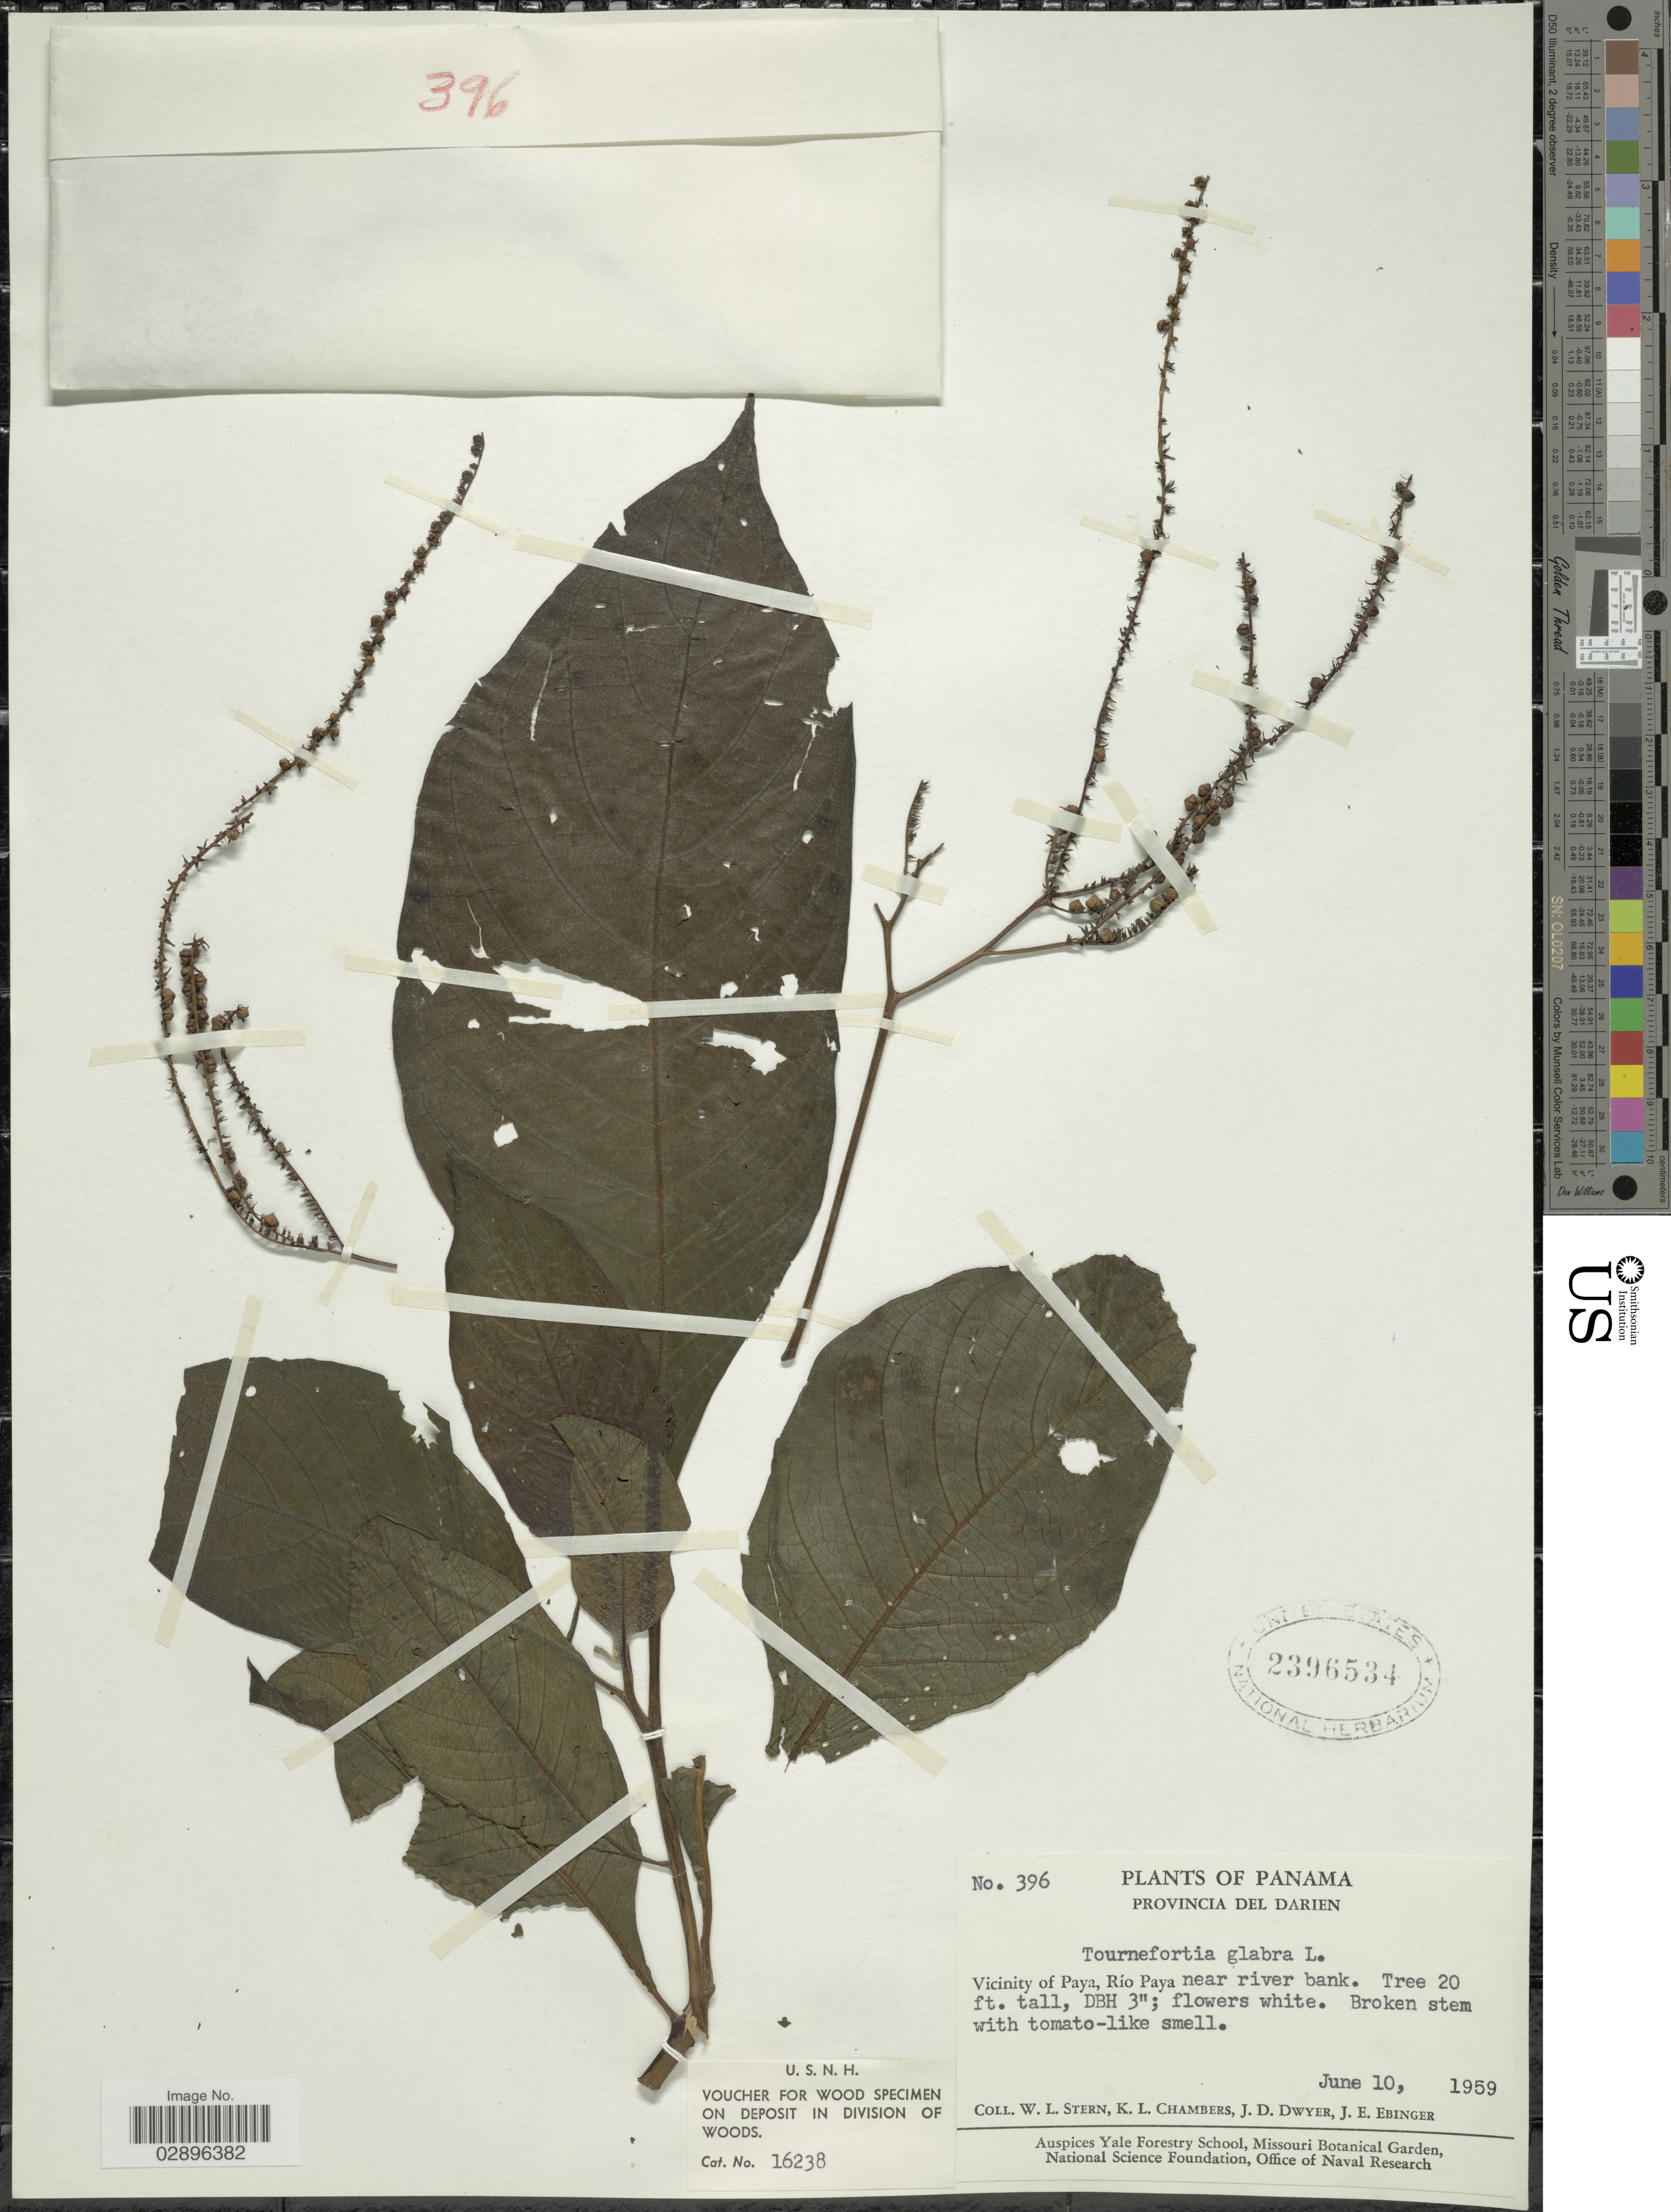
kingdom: Plantae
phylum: Tracheophyta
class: Magnoliopsida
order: Boraginales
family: Heliotropiaceae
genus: Tournefortia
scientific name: Tournefortia glabra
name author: L.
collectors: W. L. Stern, K. Chambers, J. D. Dwyer & J. Ebinger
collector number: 396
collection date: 1959-06-10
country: Panama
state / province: Darién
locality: Vicinity of Paya, Río Paya near river bank.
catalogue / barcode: US 2396534